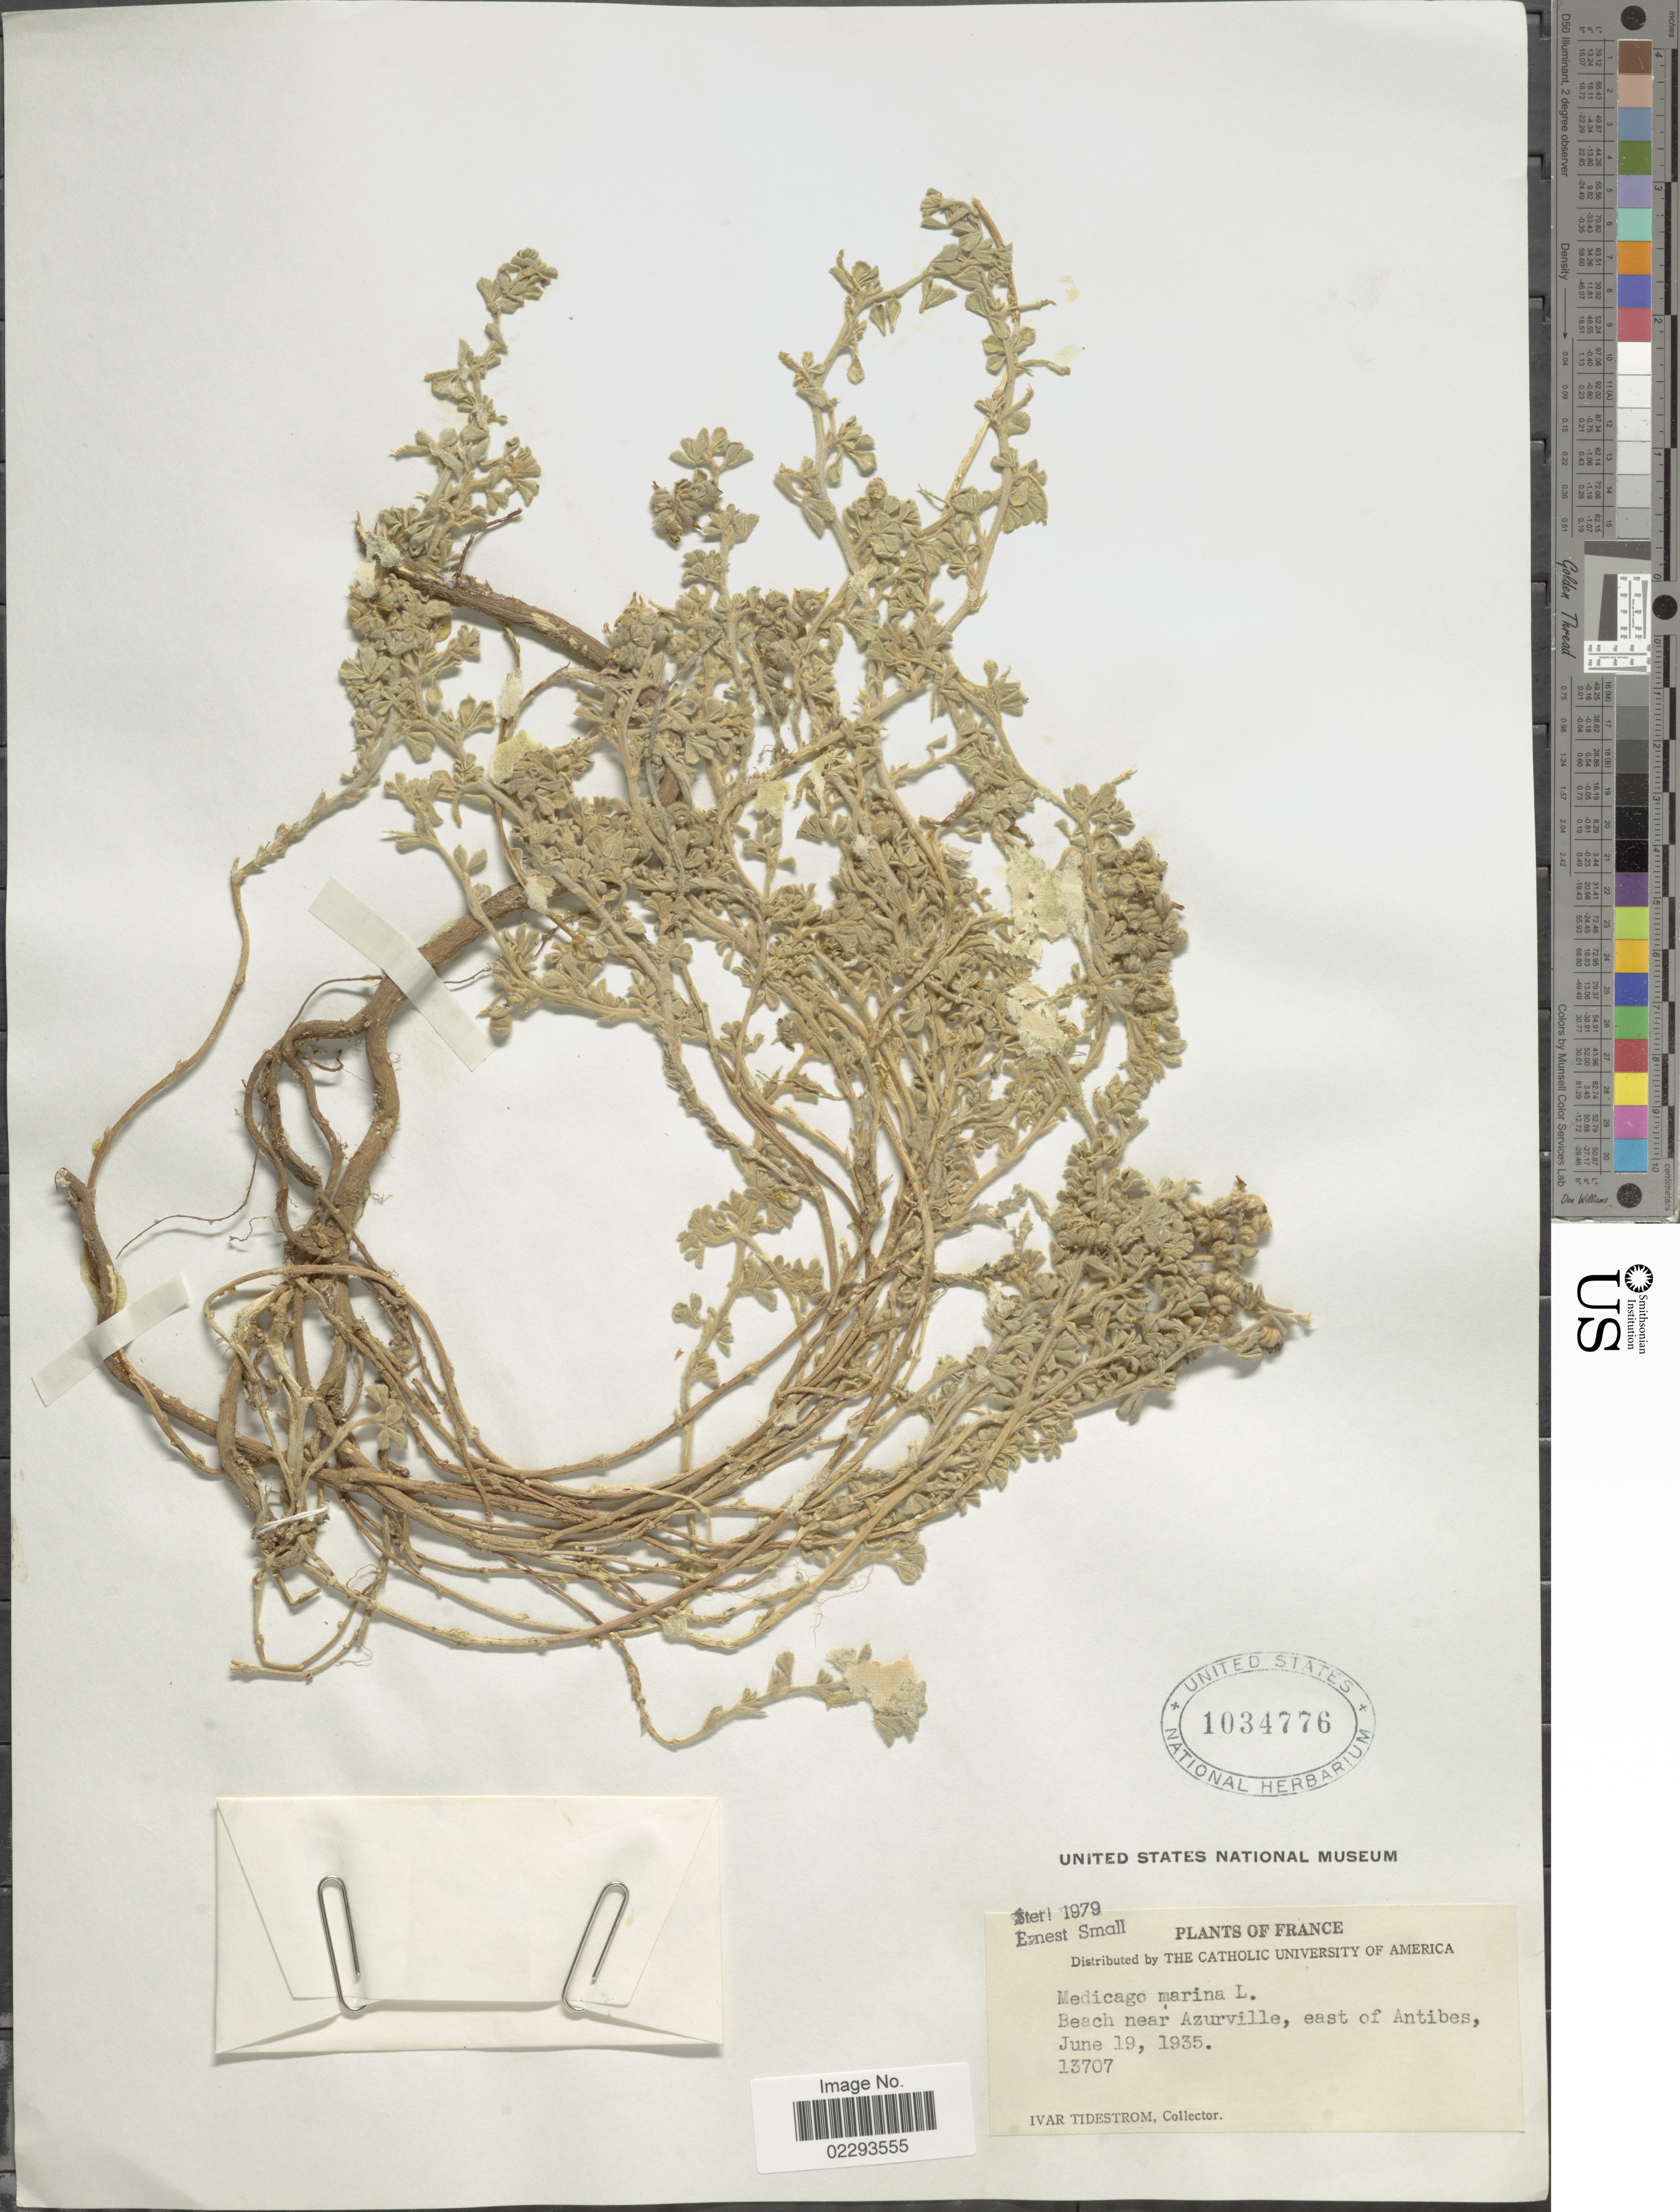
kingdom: Plantae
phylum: Tracheophyta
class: Magnoliopsida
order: Fabales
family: Fabaceae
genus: Medicago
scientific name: Medicago marina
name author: L.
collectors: I. F. Tidestrom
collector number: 13707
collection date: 1935-06-19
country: France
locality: Beach near Azurville, east of Antibes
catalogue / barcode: US 1034776